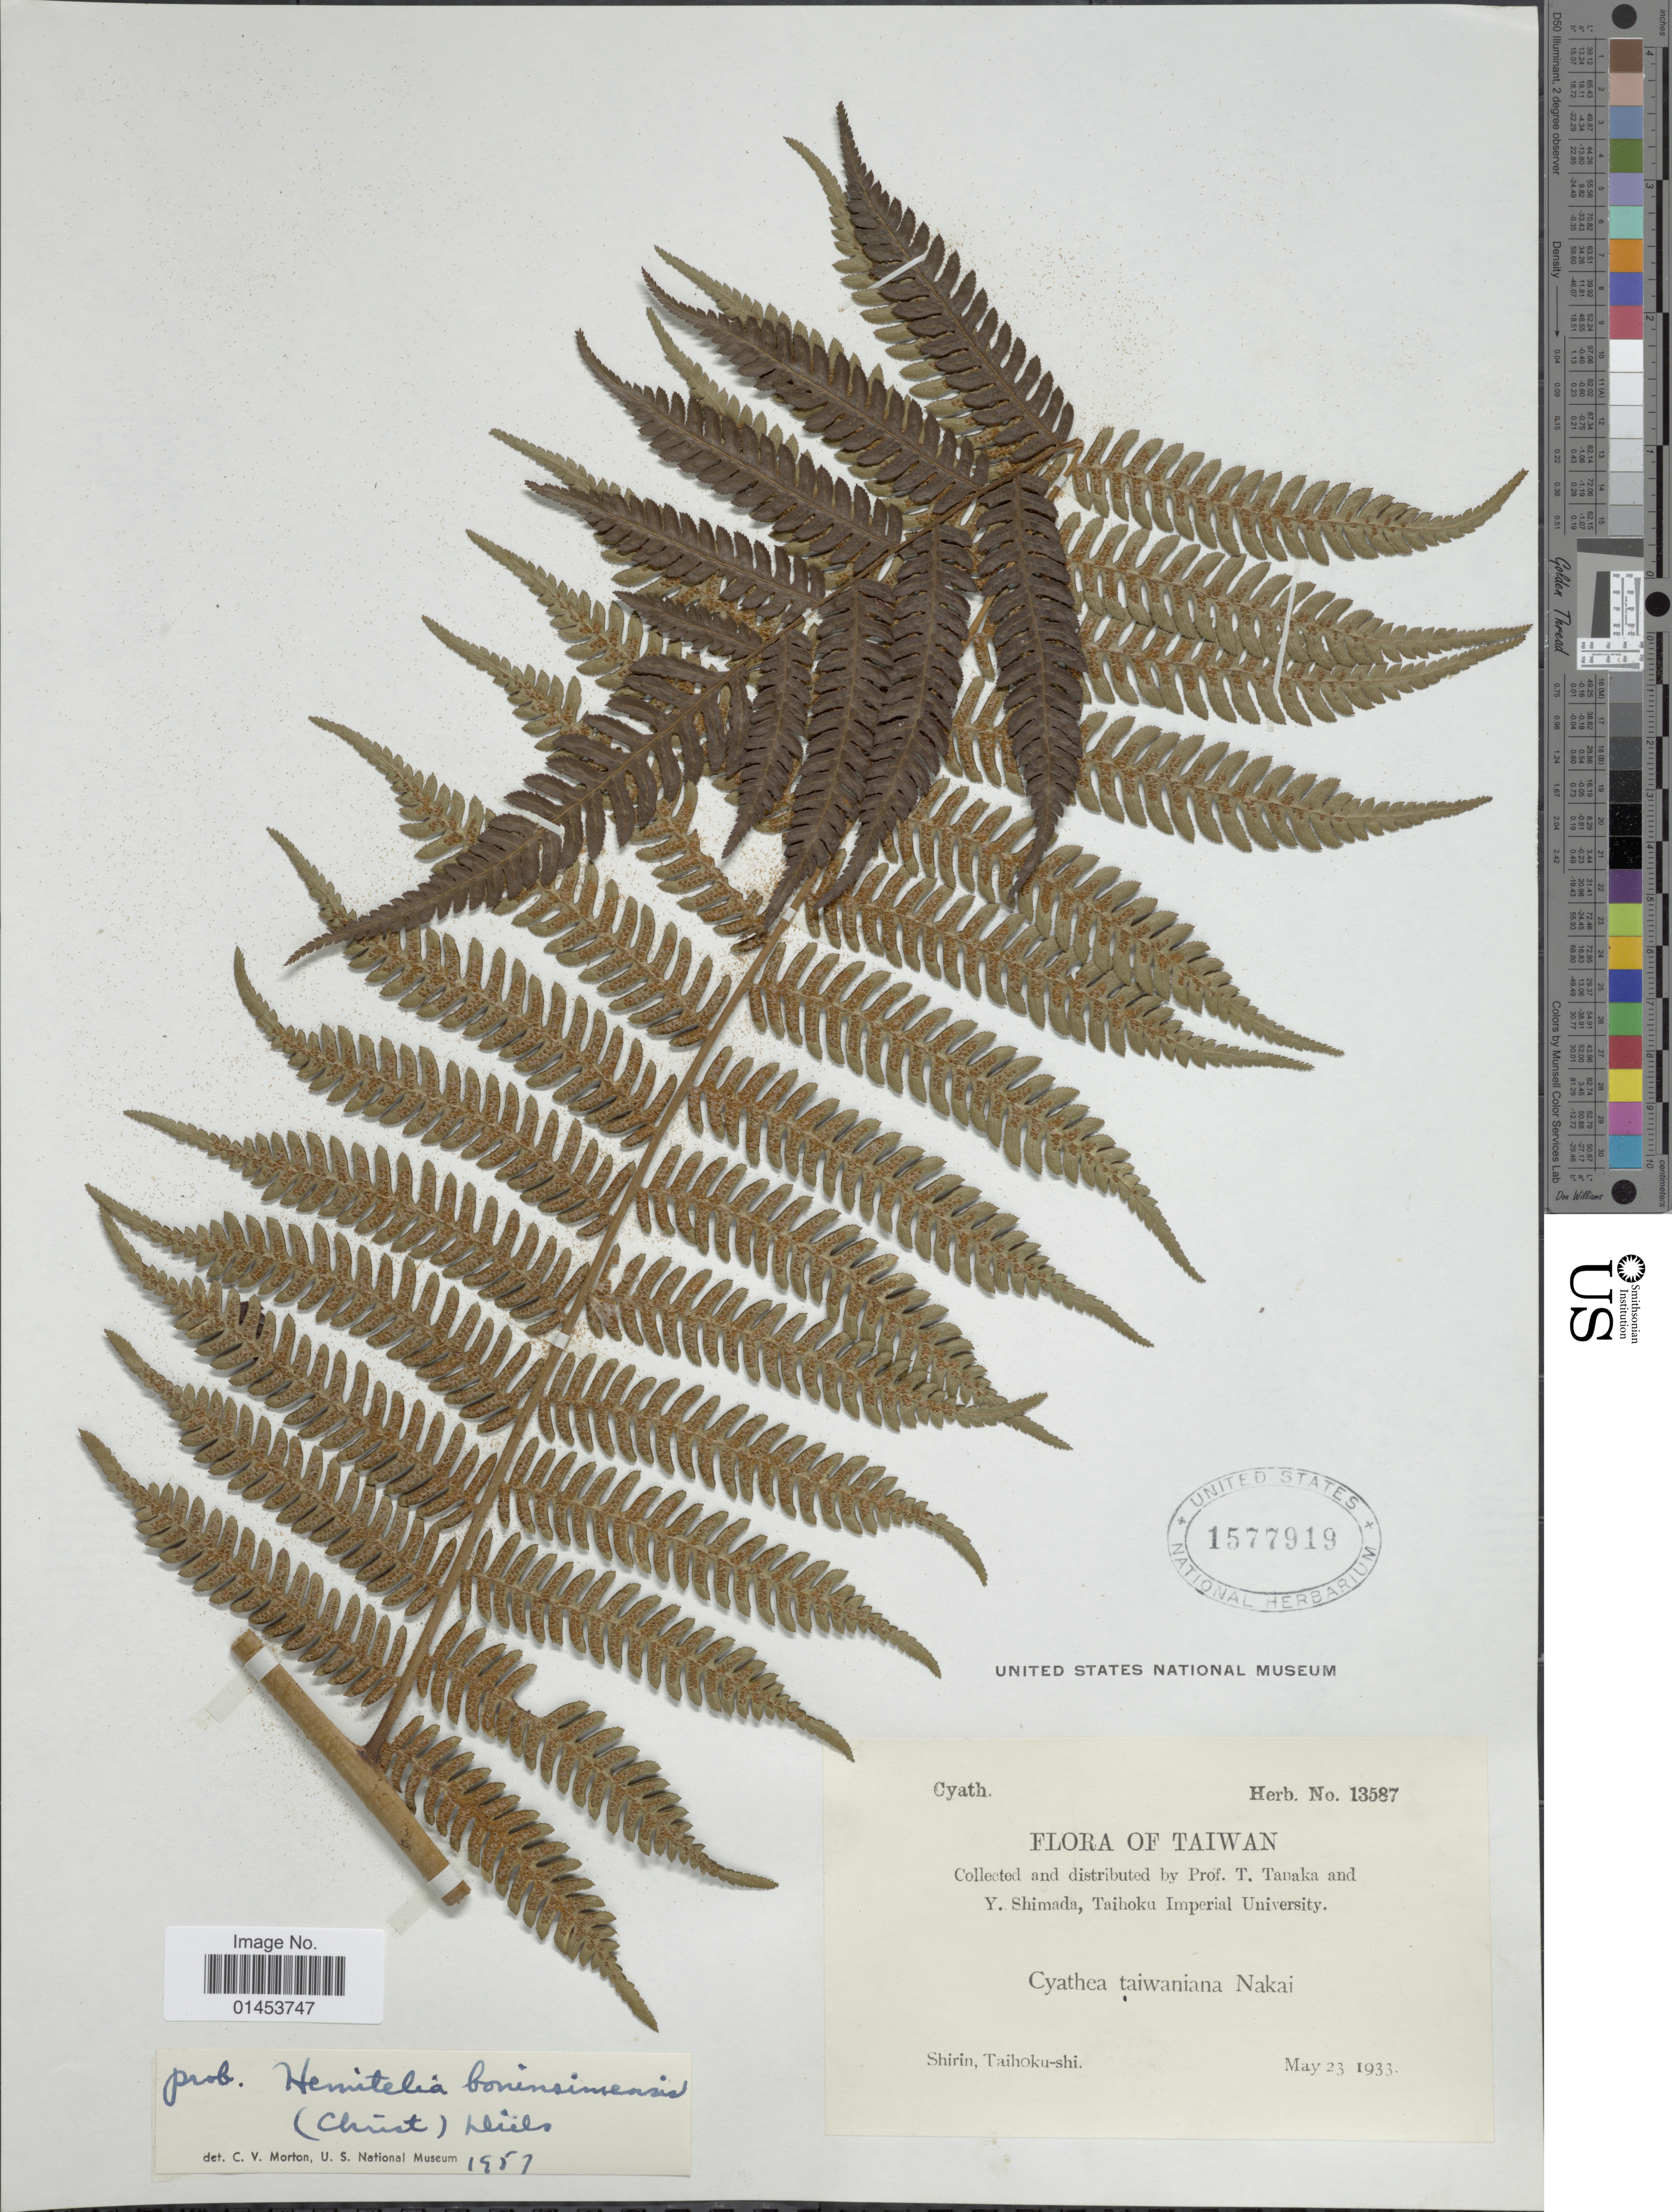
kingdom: Plantae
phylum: Tracheophyta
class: Polypodiopsida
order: Cyatheales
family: Cyatheaceae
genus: Cyathea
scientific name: Cyathea spinulosa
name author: Wall. ex Hook.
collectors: T. Tanaka & Y. Shimada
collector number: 13587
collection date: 1933-05-23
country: Taiwan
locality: Sirin, Taihoku-shi, Taiwan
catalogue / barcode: US 1577919